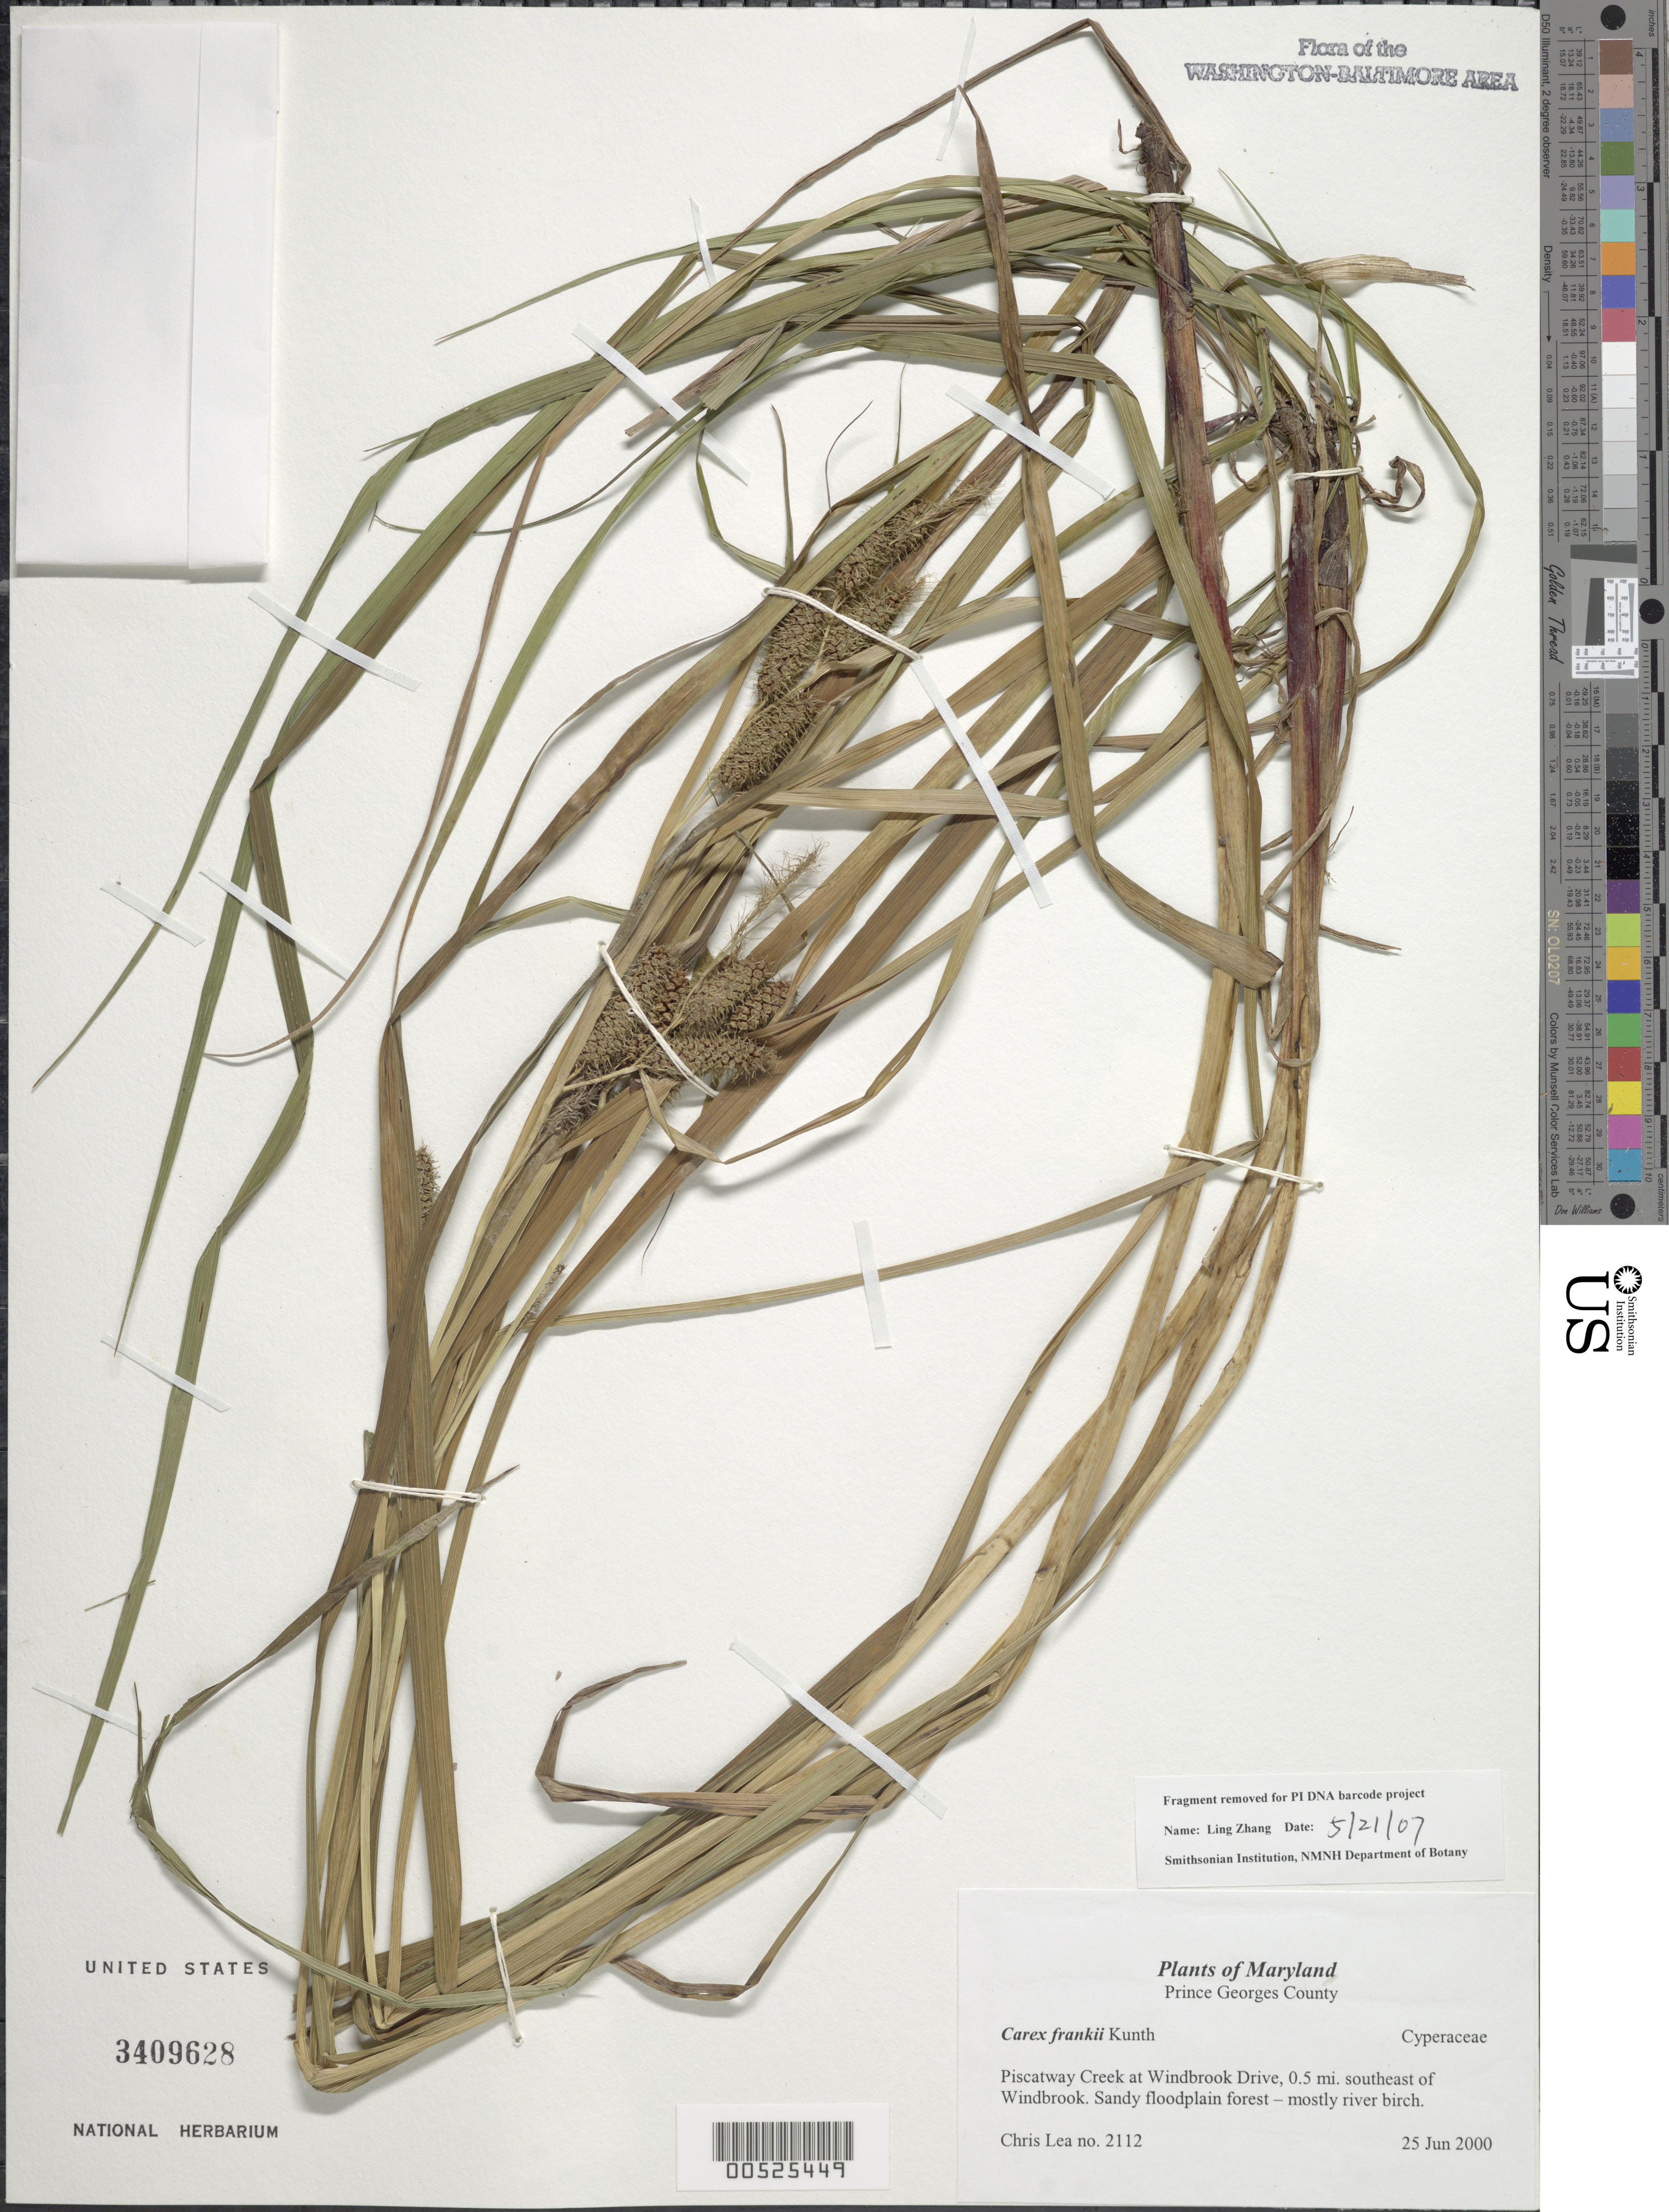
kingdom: Plantae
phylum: Tracheophyta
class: Liliopsida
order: Poales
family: Cyperaceae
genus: Carex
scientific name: Carex frankii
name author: Kunth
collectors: C. Lea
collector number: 2112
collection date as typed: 25 Jun 2000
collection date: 2000-06-25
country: United States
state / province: Maryland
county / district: Prince George's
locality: Piscataway Creek at Windbrook Drive, 0.5 mi. southeast of Windbrook.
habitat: Sandy floodplain forest - mostly river birch.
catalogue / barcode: US 3409628